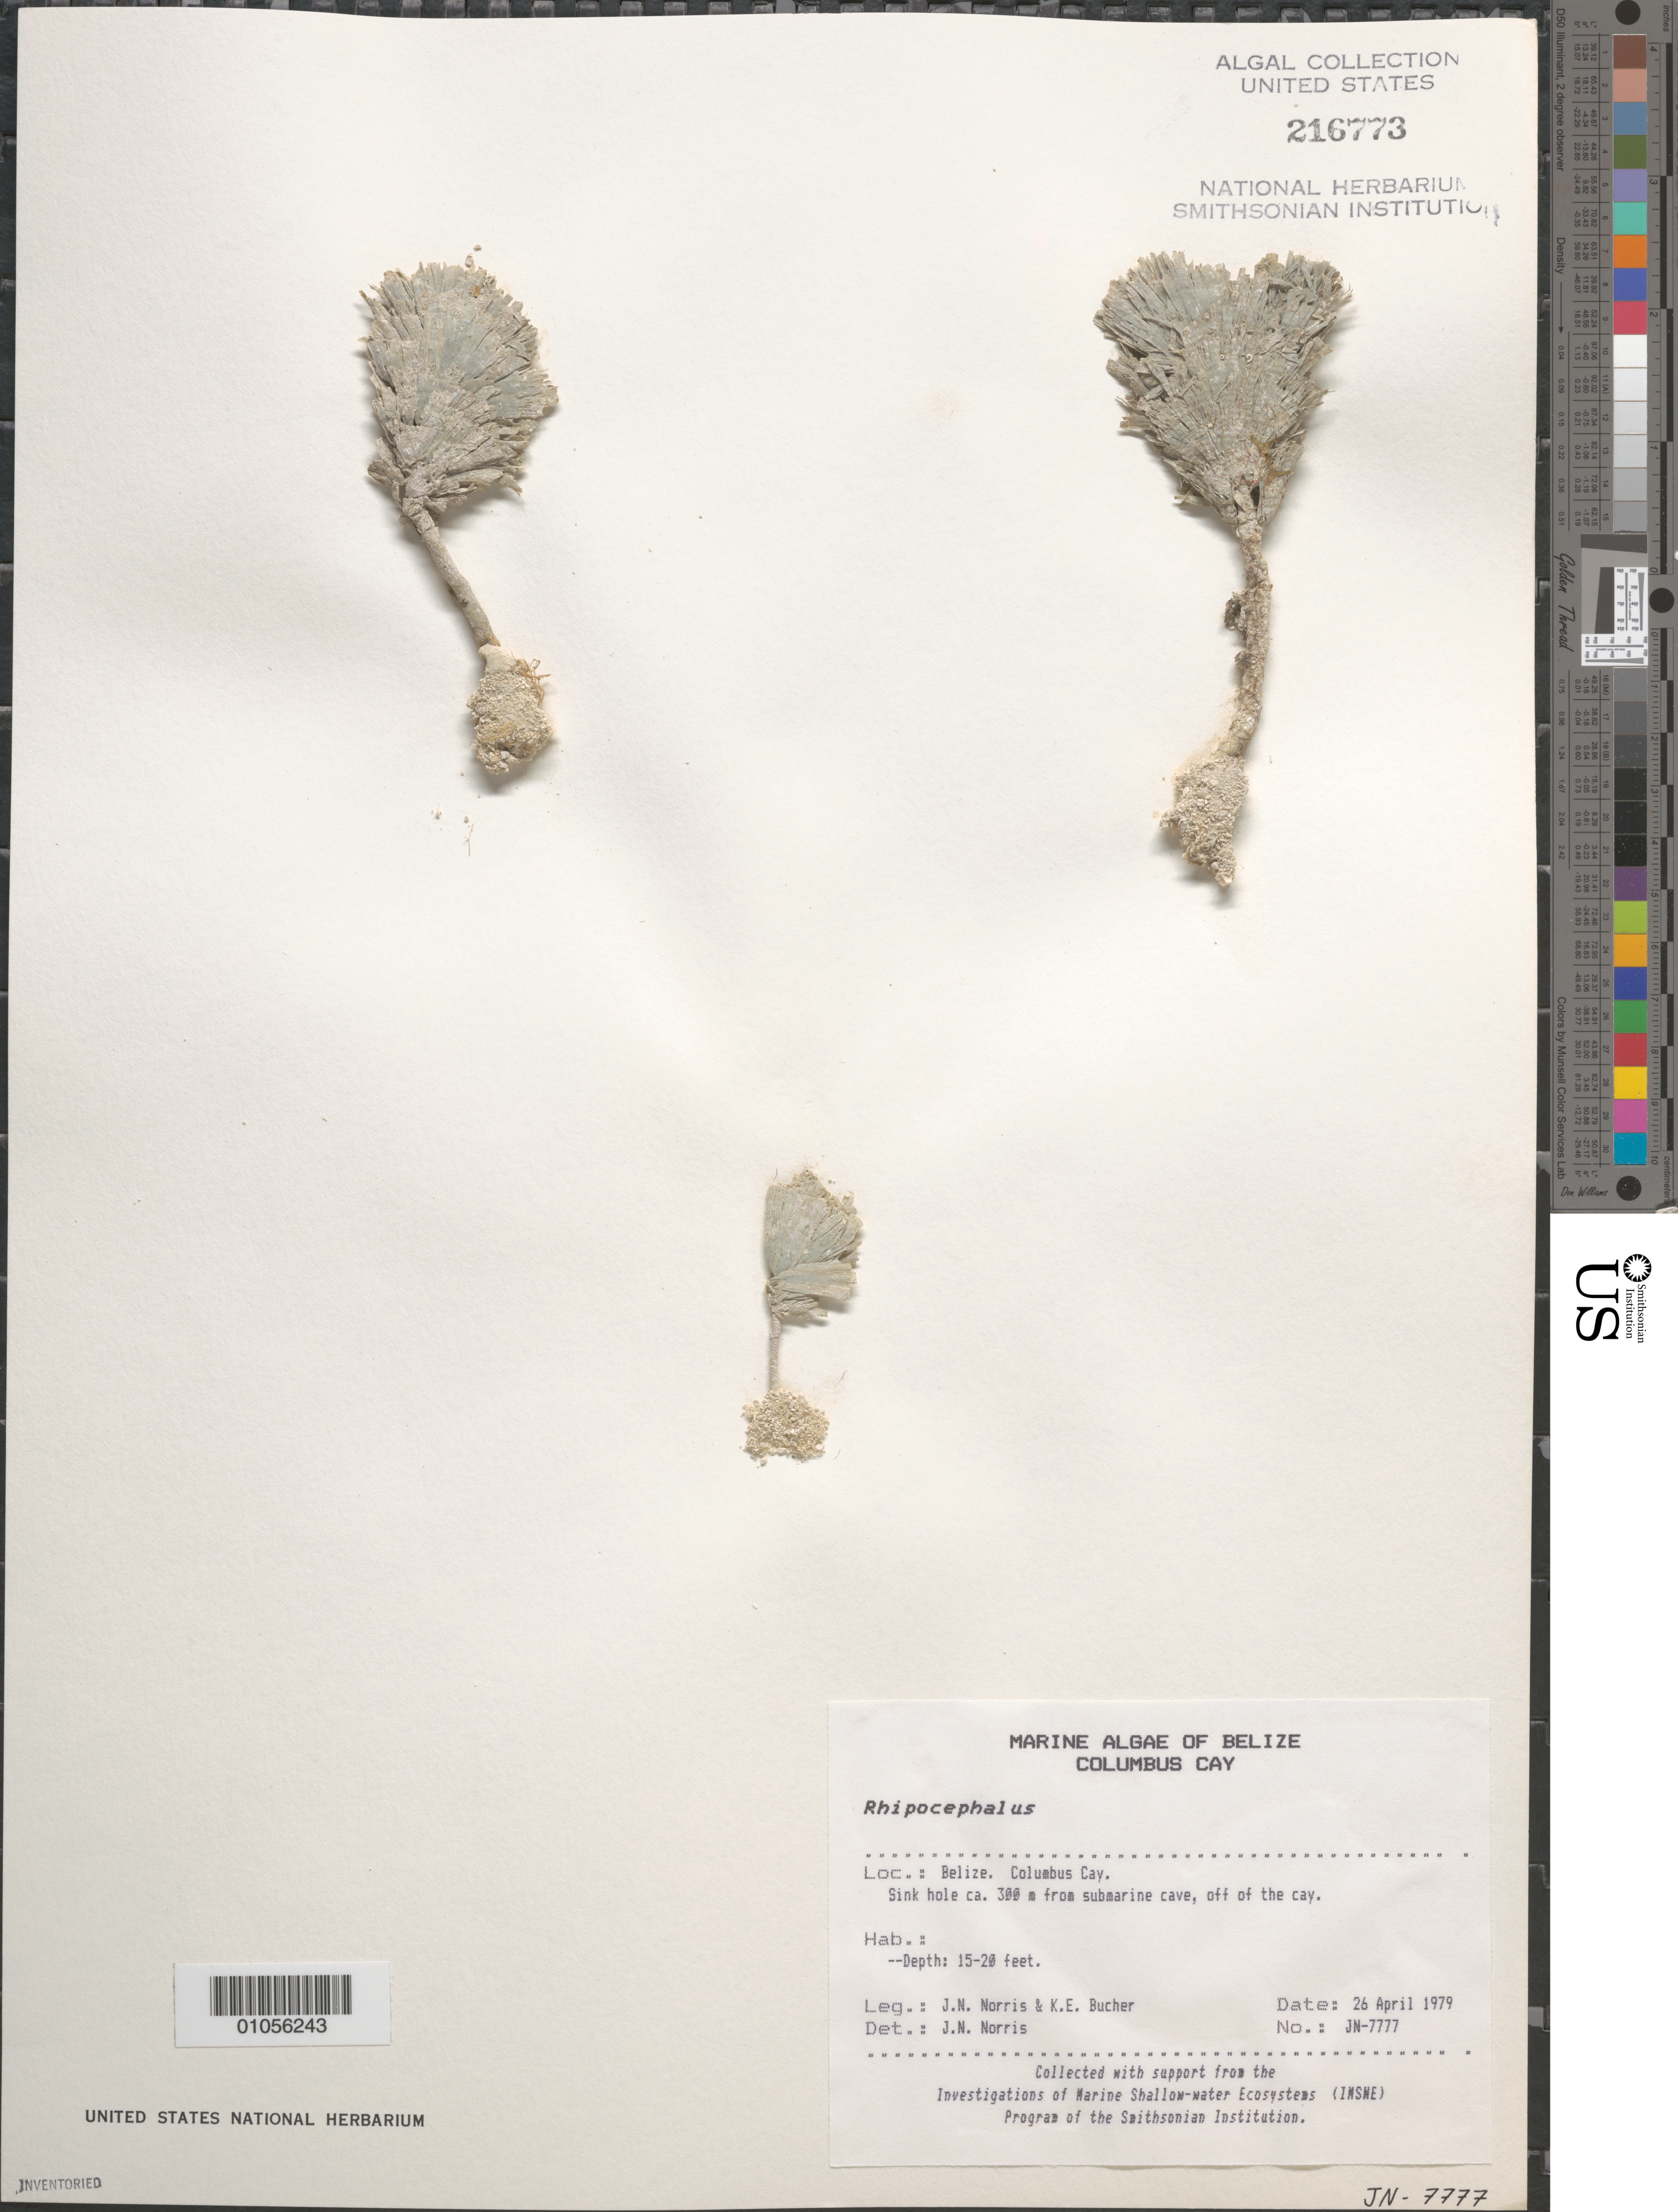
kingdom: Plantae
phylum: Chlorophyta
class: Ulvophyceae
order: Bryopsidales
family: Udoteaceae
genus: Rhipocephalus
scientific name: Rhipocephalus sp.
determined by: Norris, James N.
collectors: J. N. Norris & K. E. Bucher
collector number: JN-7777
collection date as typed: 26 Apr 1979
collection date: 1979-04-26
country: Belize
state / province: Stann Creek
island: Columbus Cay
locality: Sink hole ca. 300 m from submarine cave, off of the cay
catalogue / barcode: US 216773